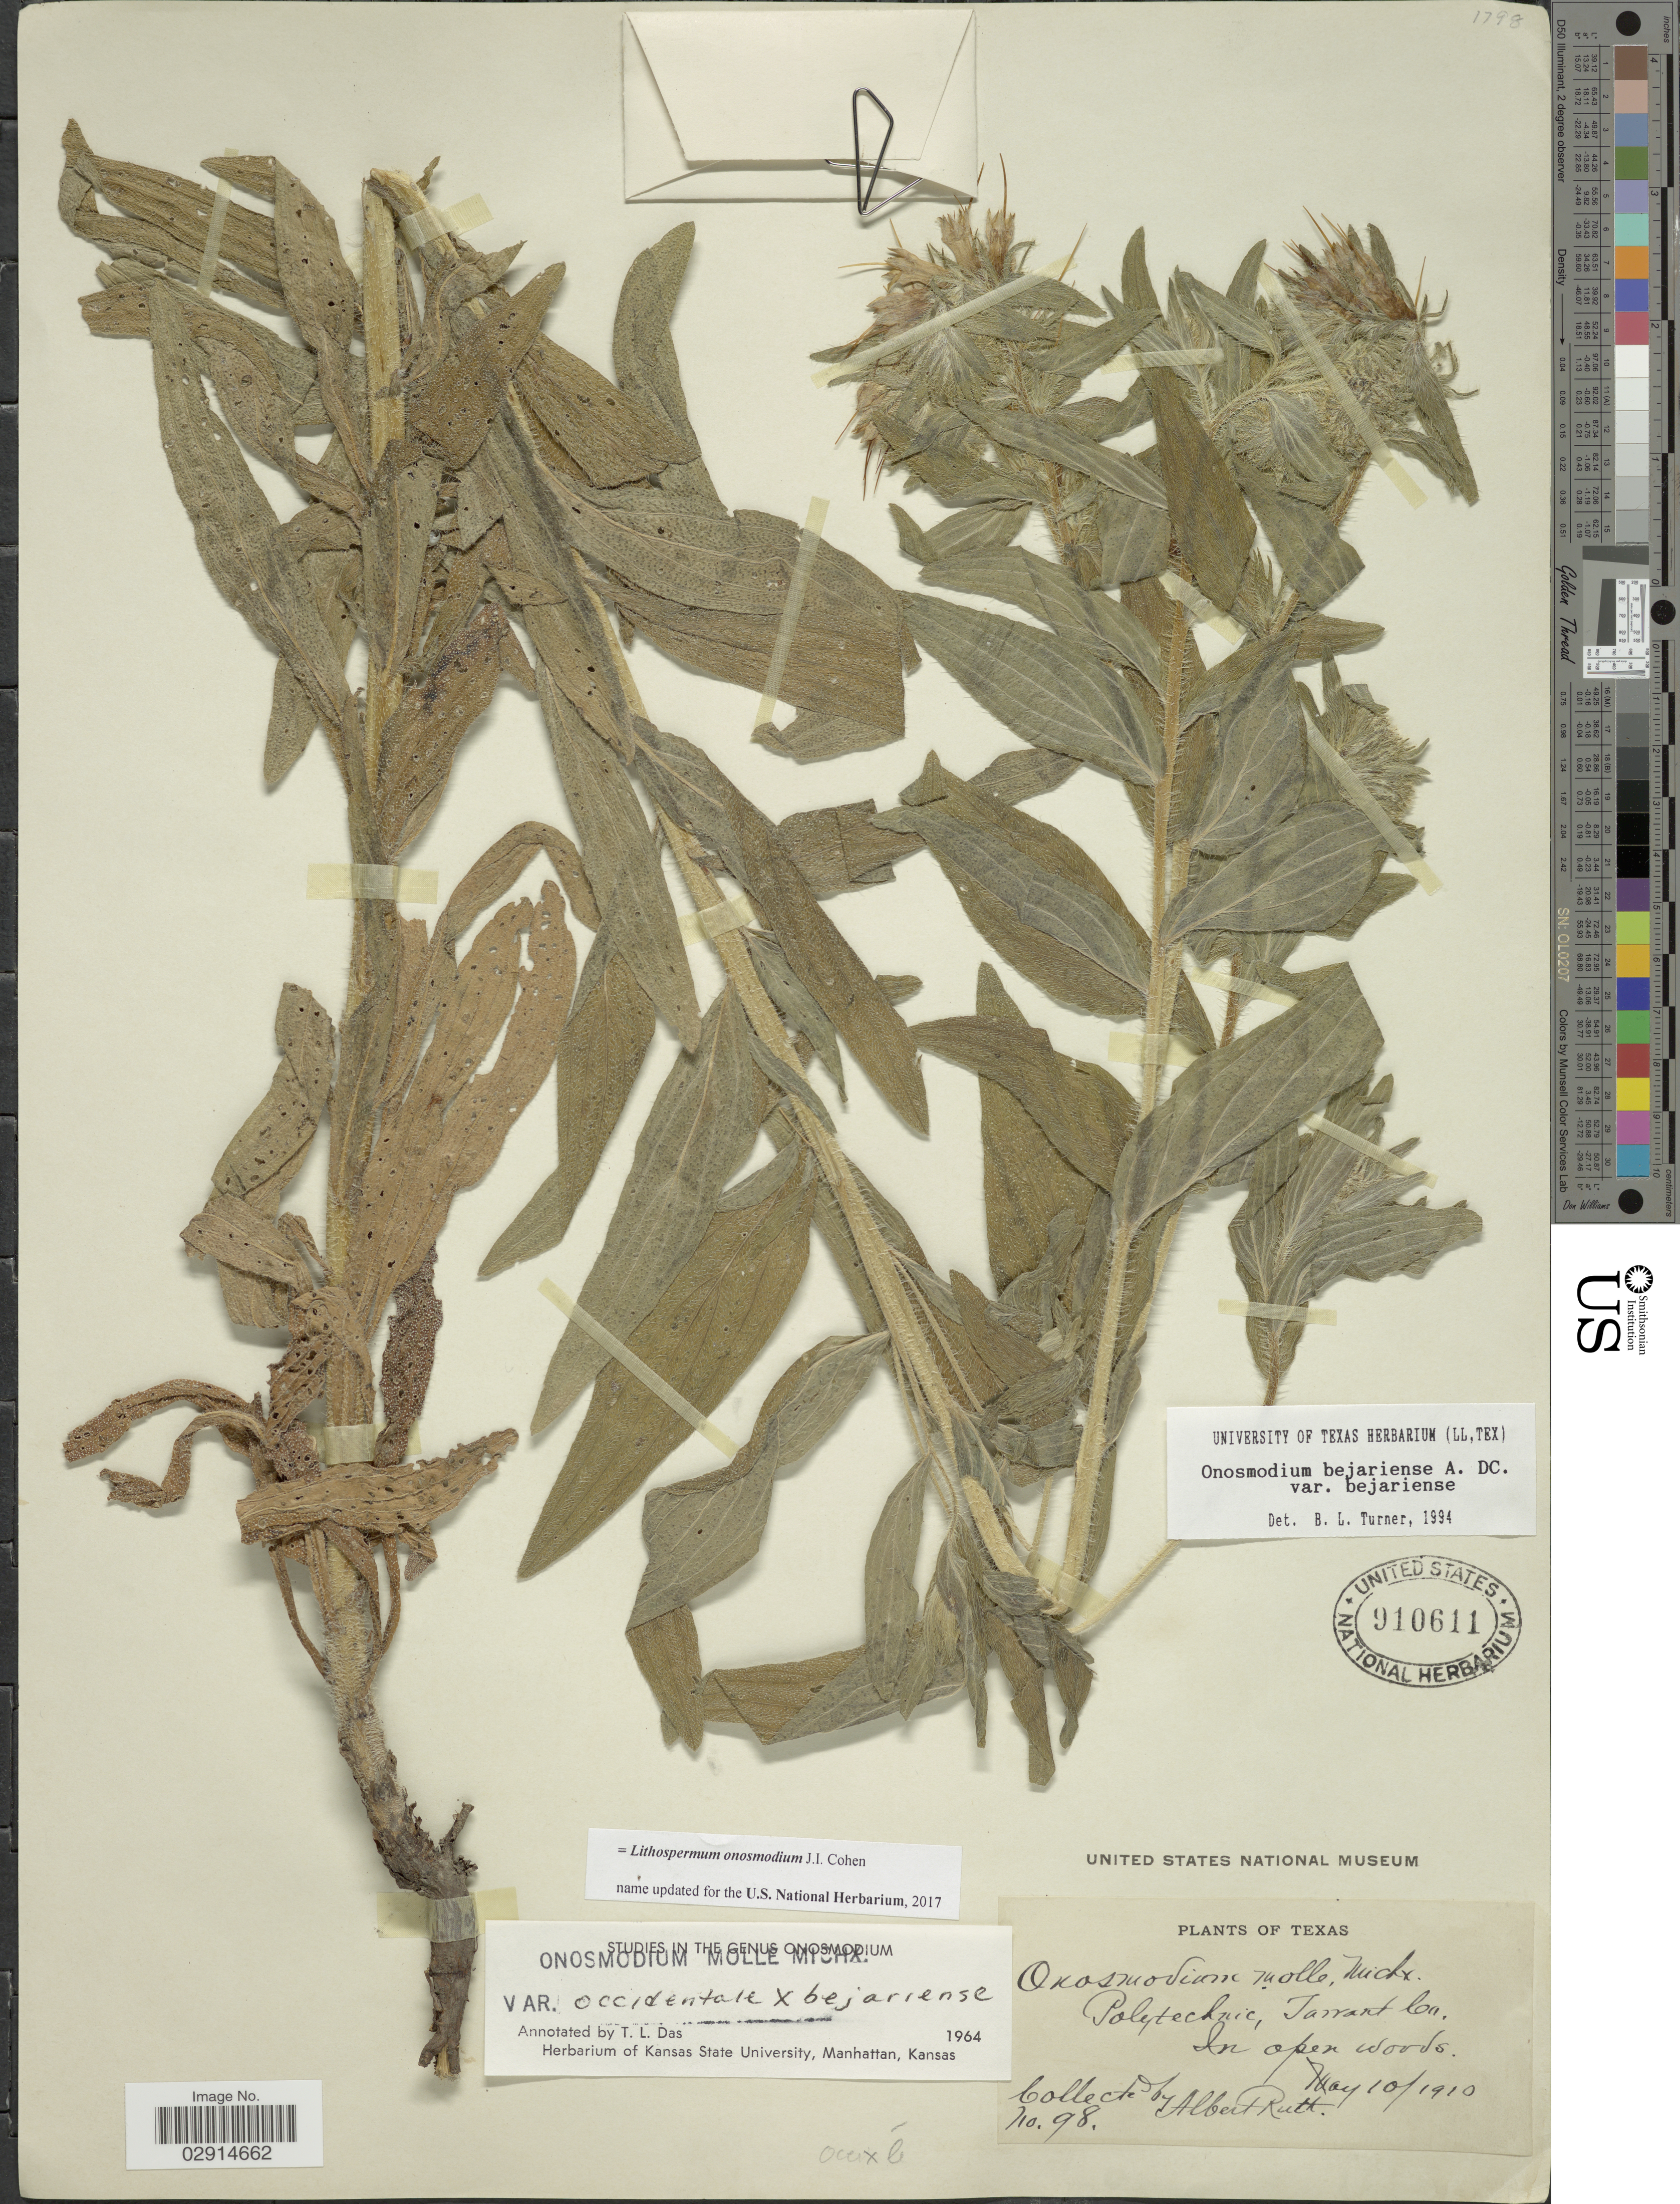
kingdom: Plantae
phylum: Tracheophyta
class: Magnoliopsida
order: Boraginales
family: Boraginaceae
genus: Lithospermum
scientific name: Lithospermum onosmodium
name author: Cohen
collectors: A. Ruth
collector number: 98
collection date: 1910-05-10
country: United States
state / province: Texas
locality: Polytechnic, Tarrant Co., In open woods.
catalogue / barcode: US 910611